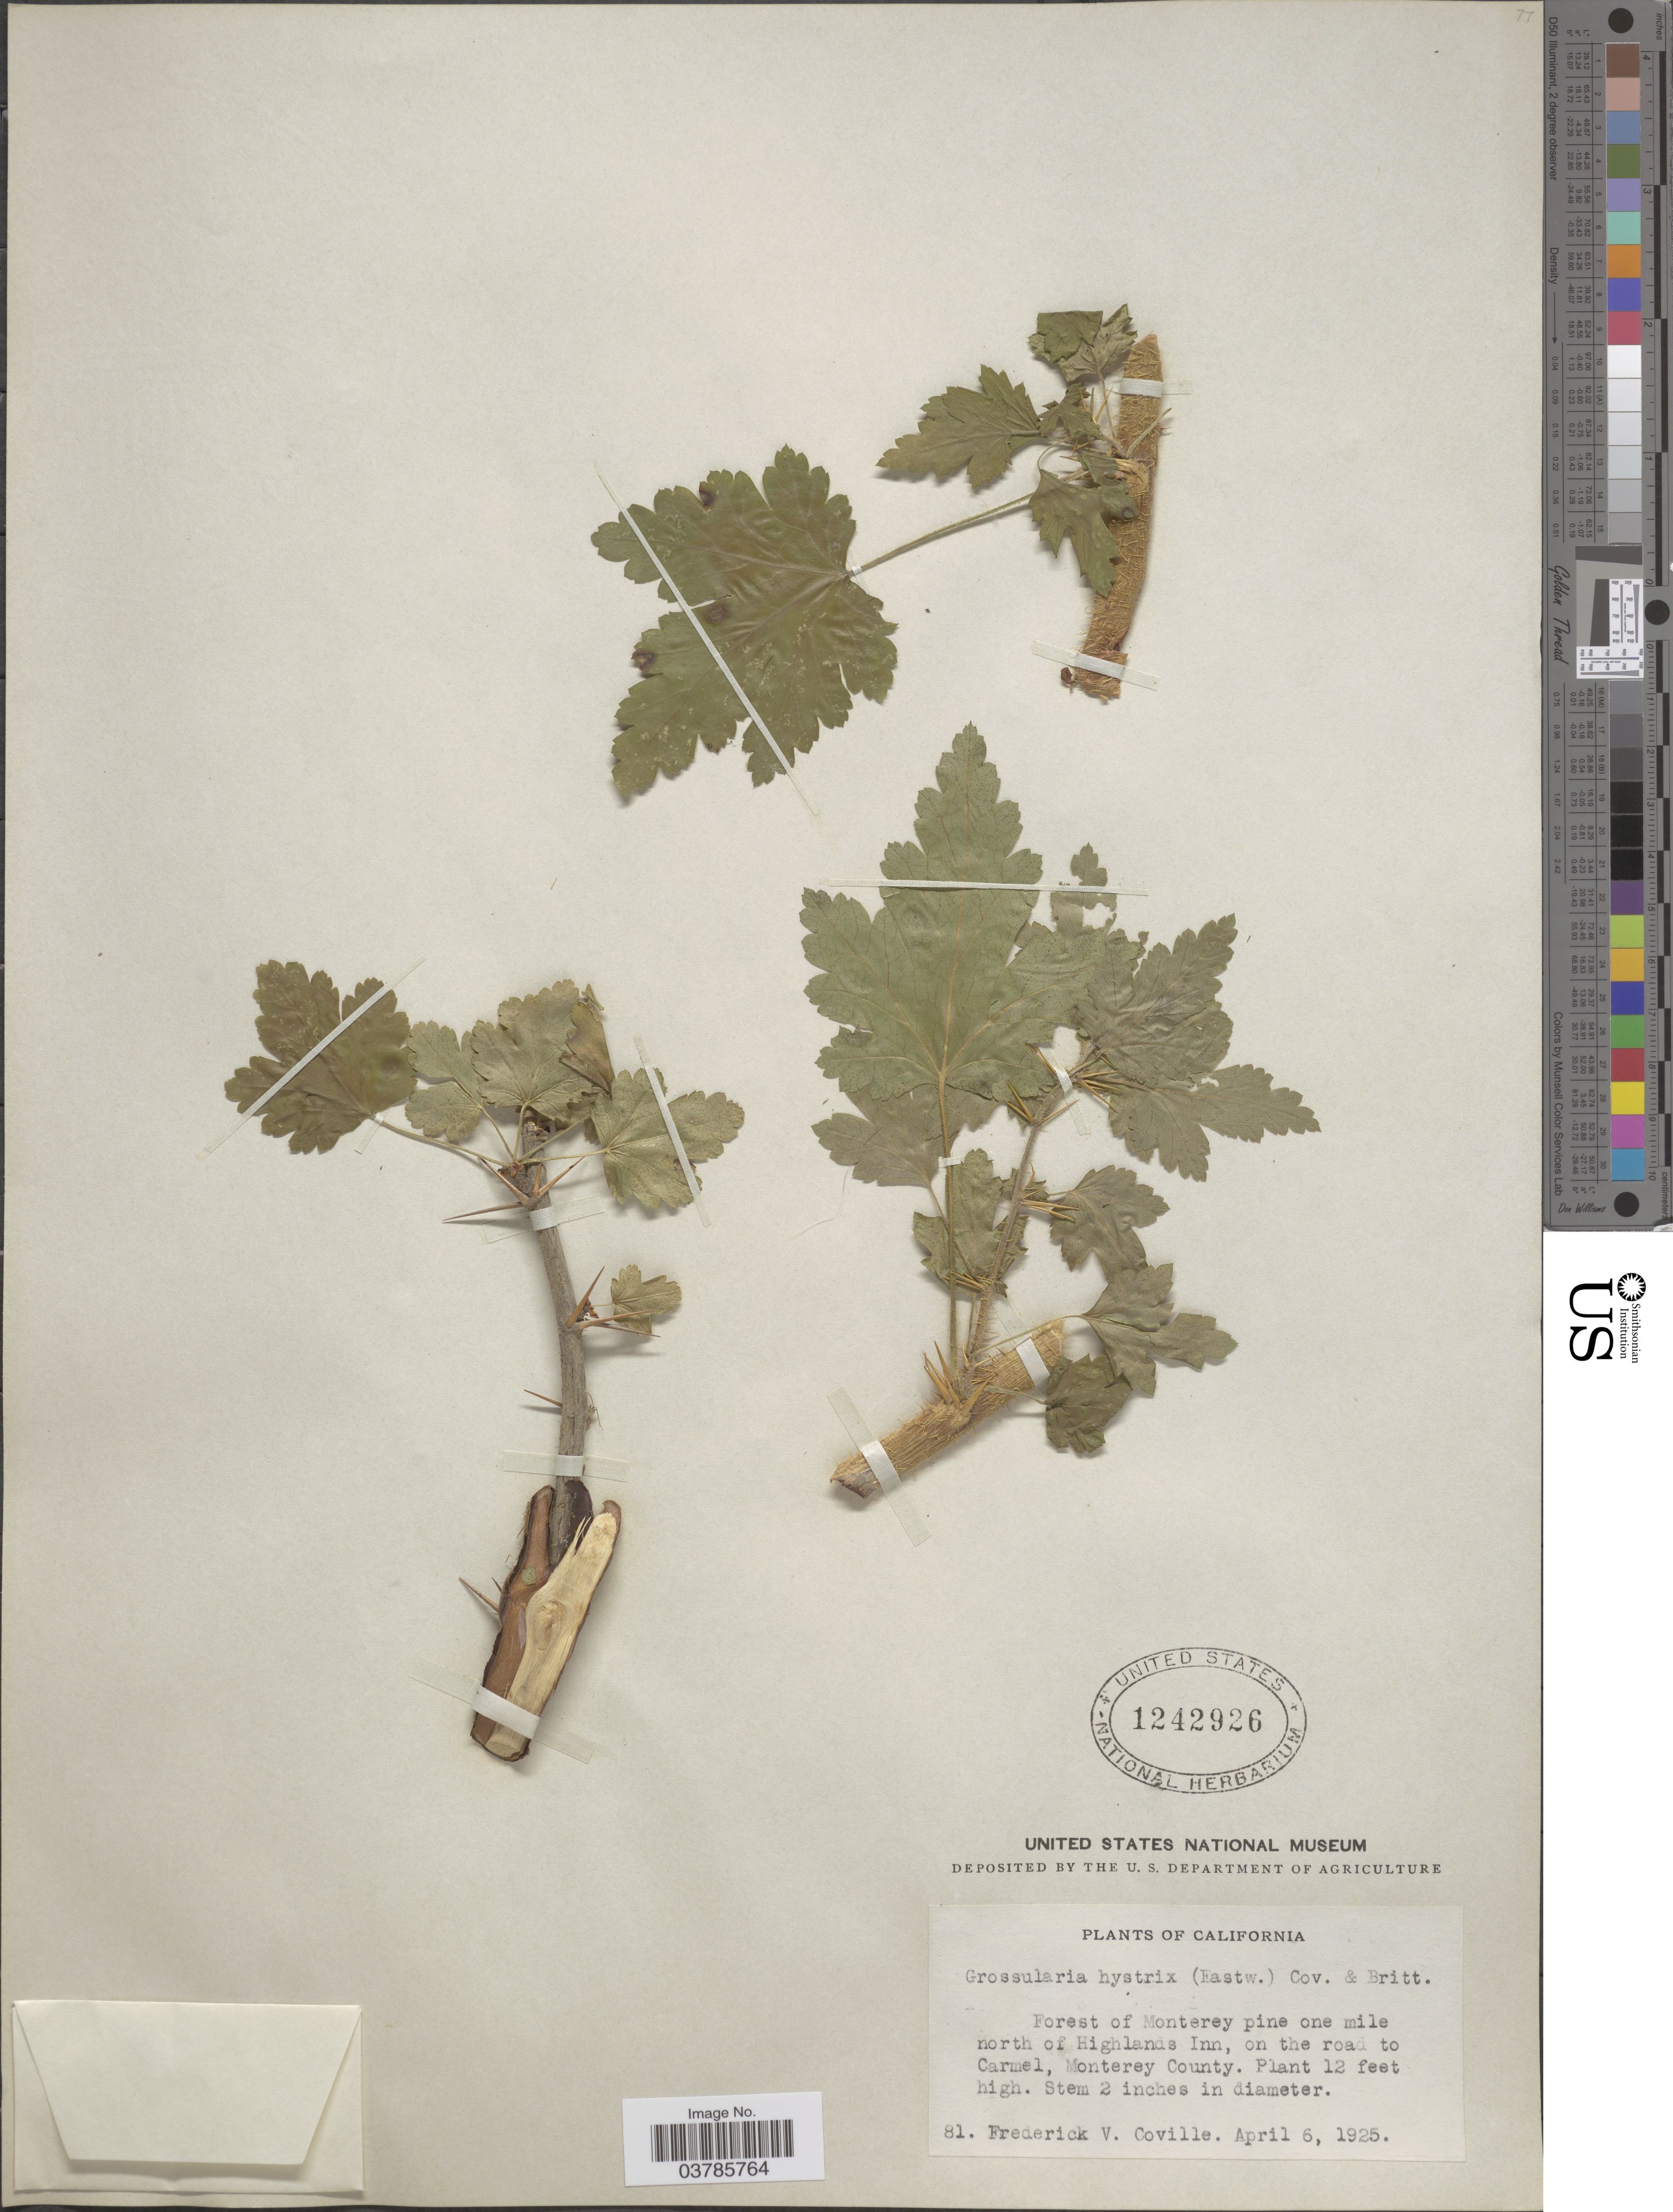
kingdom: Plantae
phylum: Tracheophyta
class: Magnoliopsida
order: Saxifragales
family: Grossulariaceae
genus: Ribes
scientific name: Ribes menziesii var. hystrix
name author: (Eastw.) Jeps.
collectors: F. V. Coville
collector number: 81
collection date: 1925-04-06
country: United States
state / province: California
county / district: Monterey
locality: Forest of Monterey pine one mile north of Highlands Inn, on the road to Carmel, Monterey County.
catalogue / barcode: US 1242926